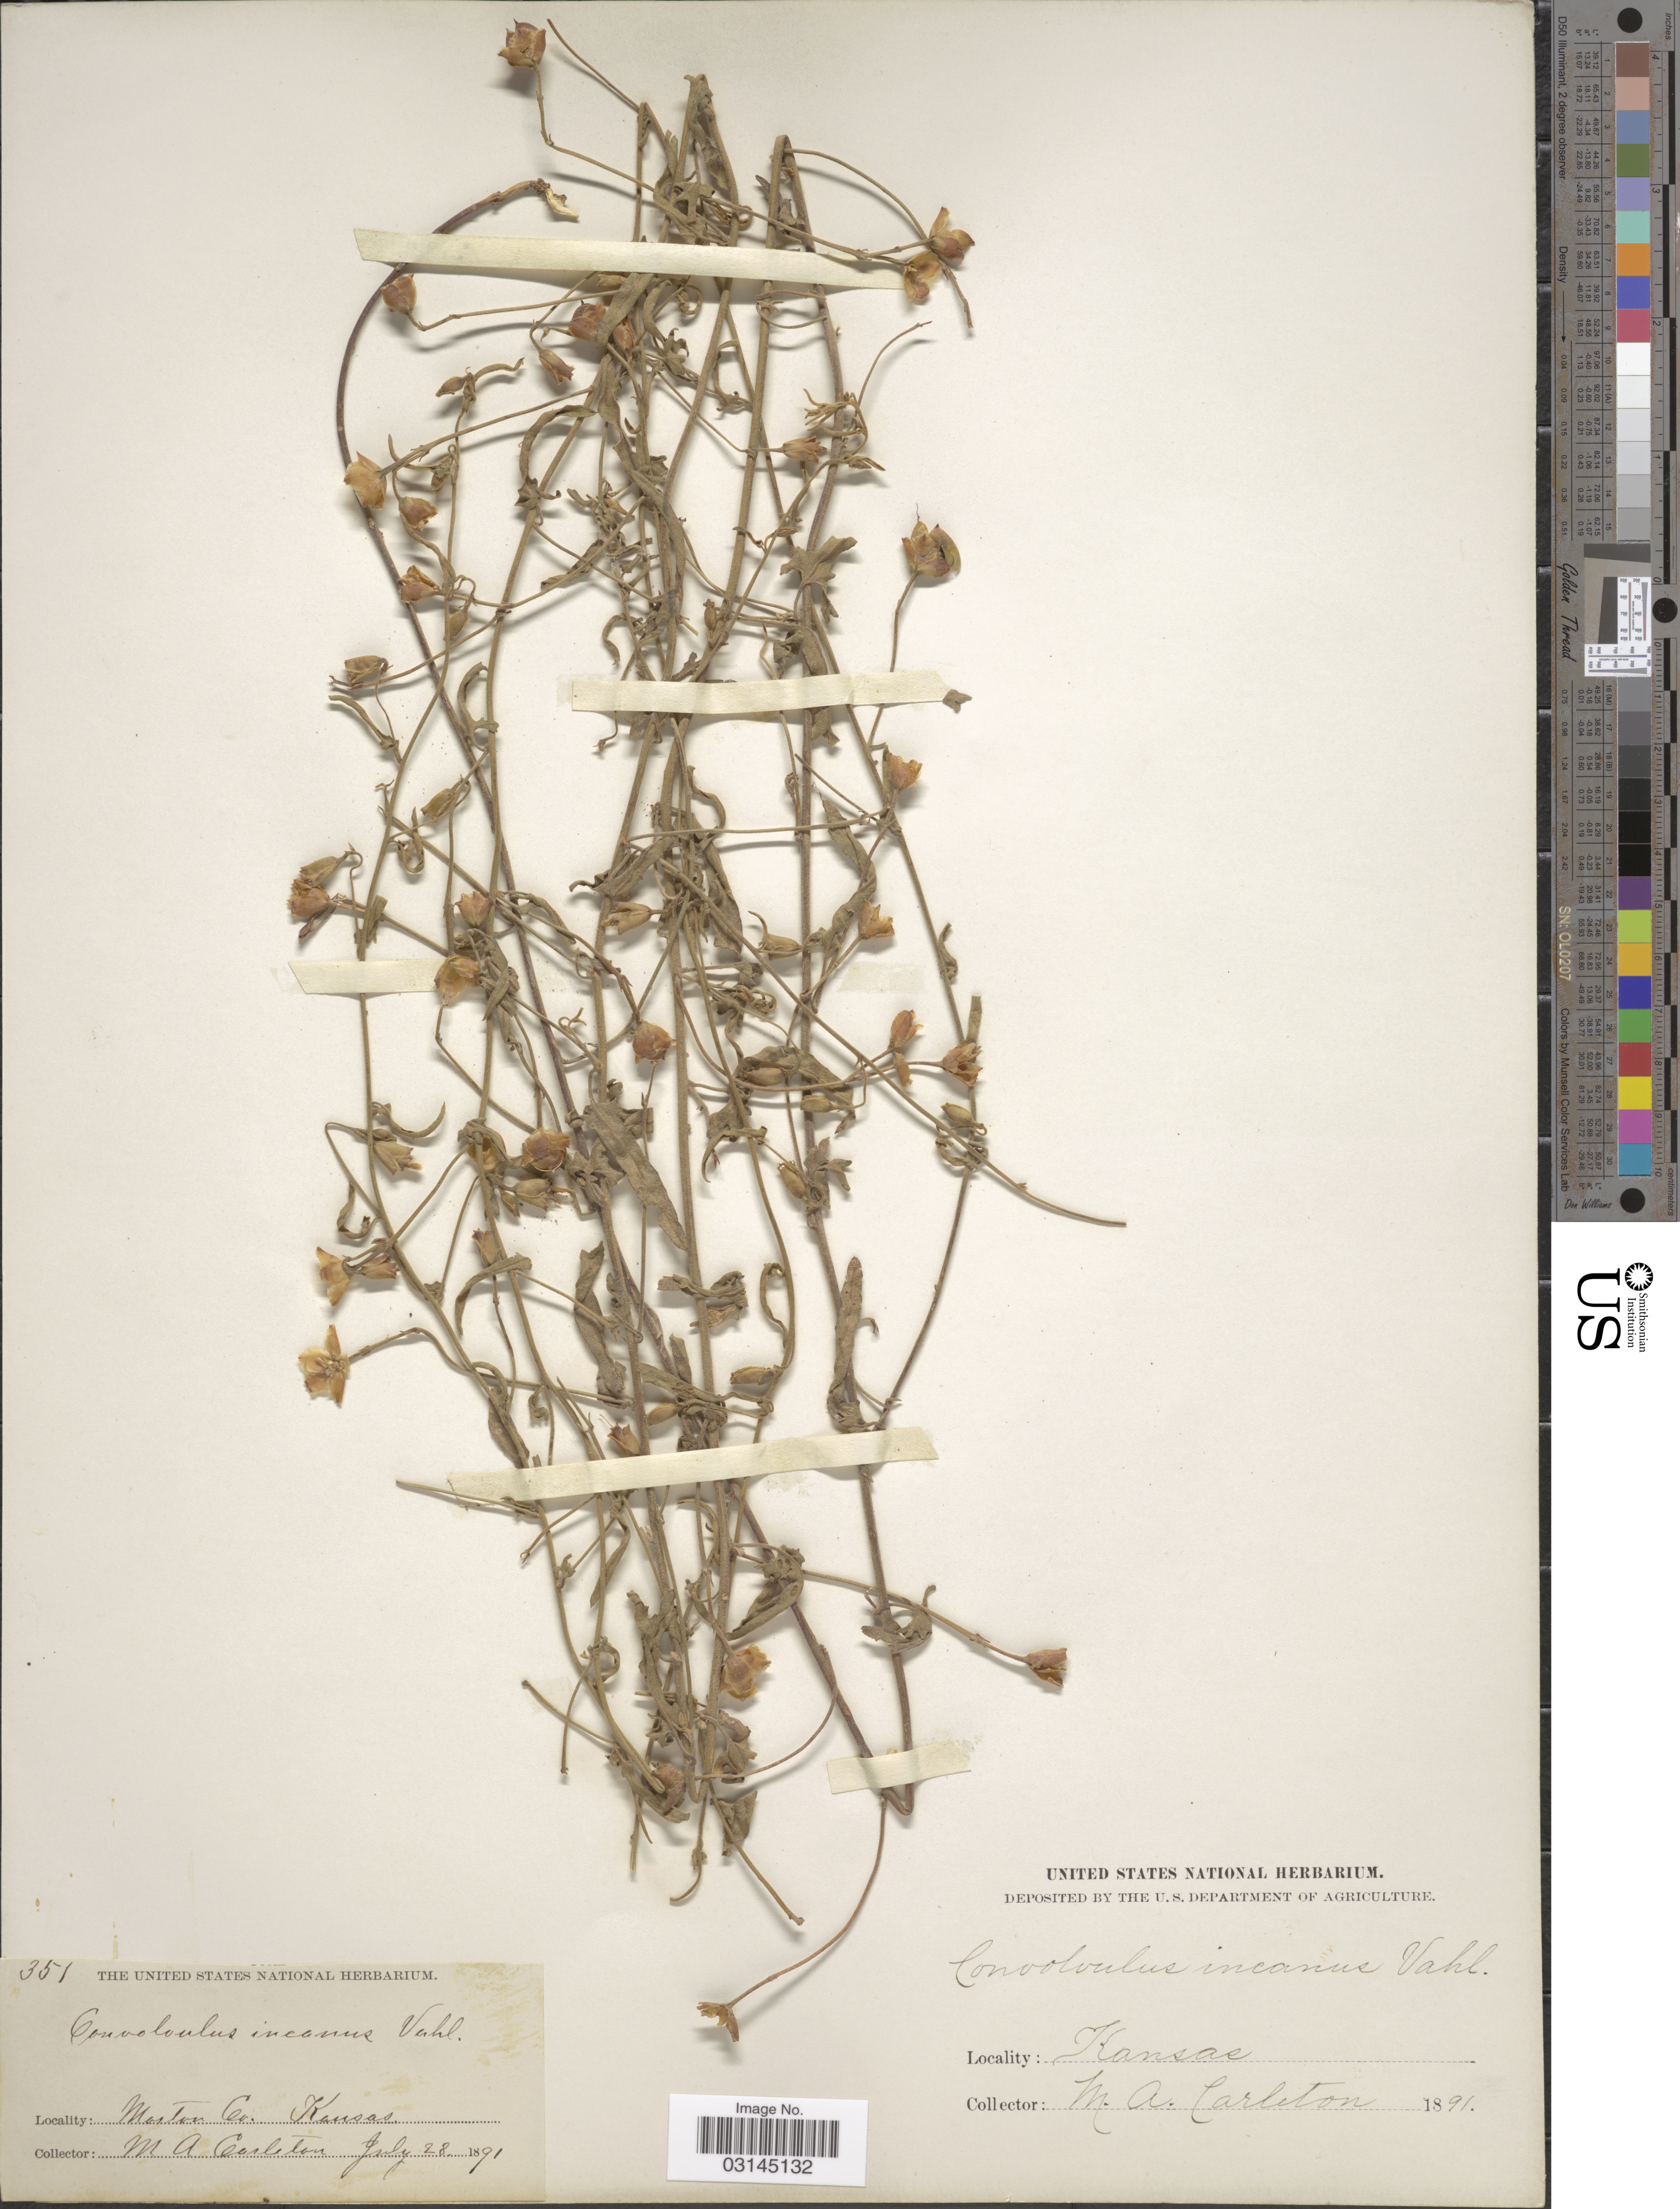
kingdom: Plantae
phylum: Tracheophyta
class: Magnoliopsida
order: Solanales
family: Convolvulaceae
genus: Convolvulus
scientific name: Convolvulus incanus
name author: Vahl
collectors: M. A. Carleton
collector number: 351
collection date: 1891-07-28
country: United States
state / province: Kansas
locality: Morton Co.